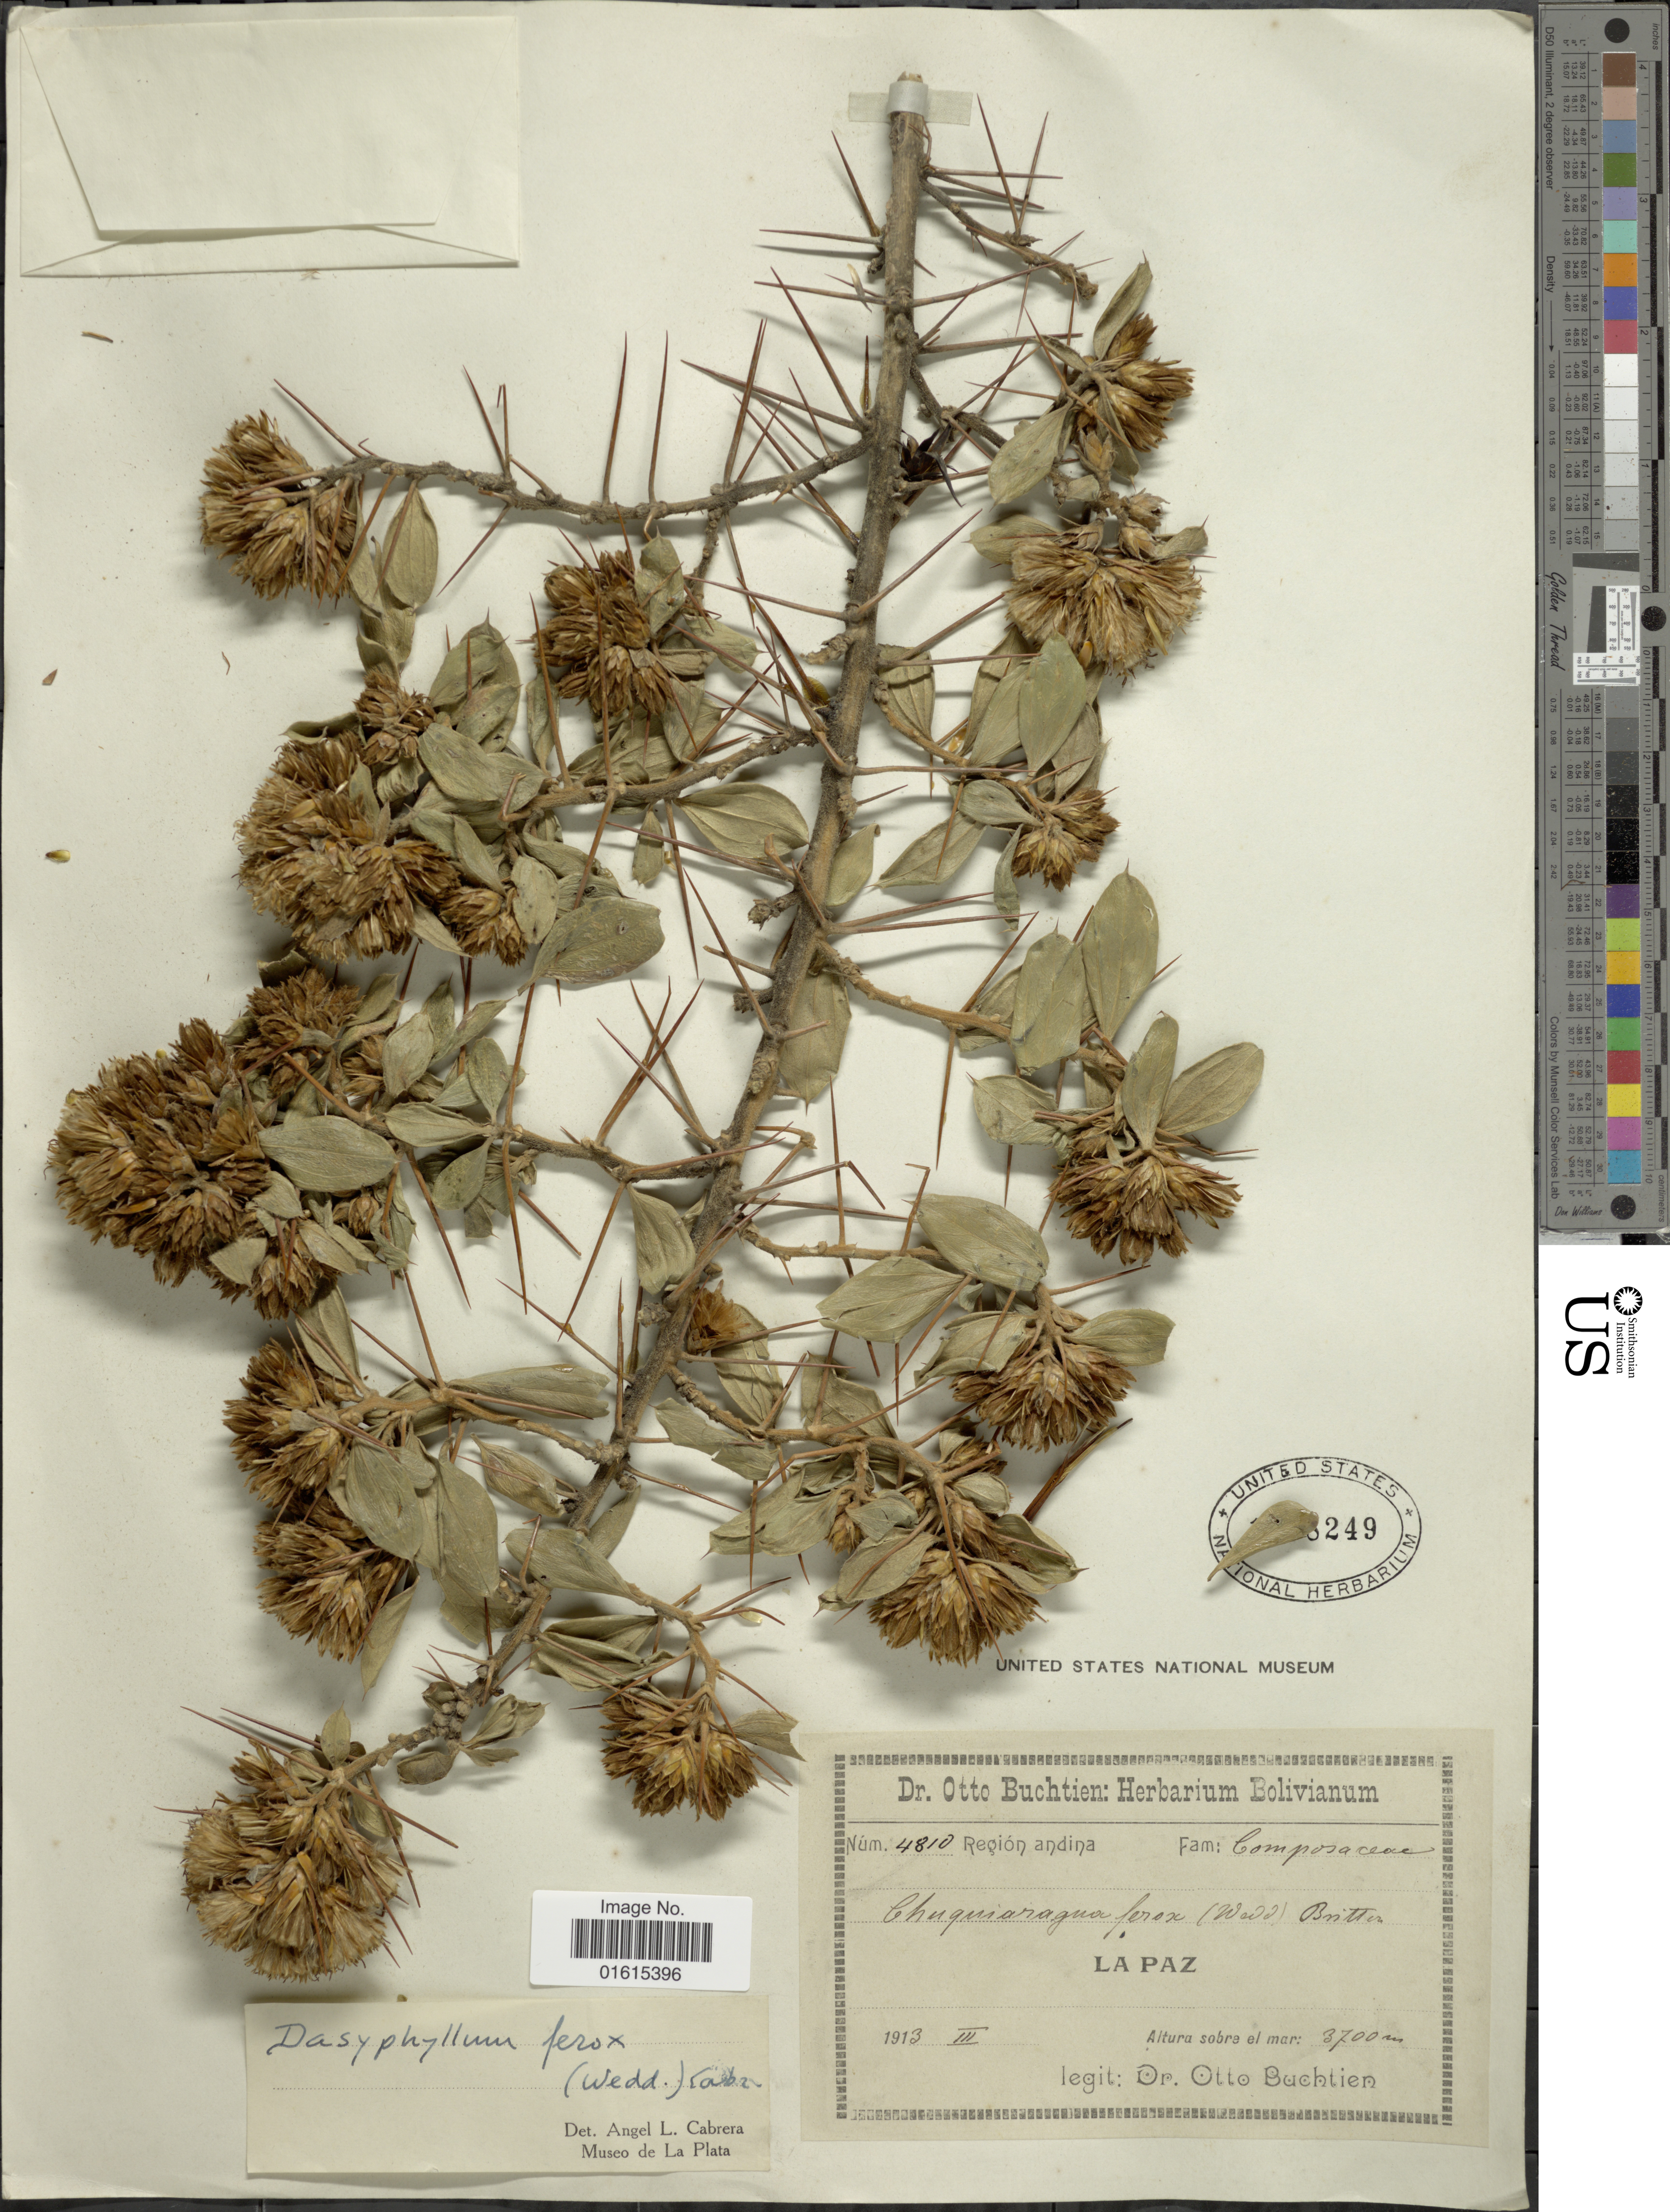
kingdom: Plantae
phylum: Tracheophyta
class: Magnoliopsida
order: Asterales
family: Asteraceae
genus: Dasyphyllum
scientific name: Dasyphyllum ferox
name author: (Wedd.) Cabrera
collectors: O. Buchtien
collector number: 4810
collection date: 1913-03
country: Bolivia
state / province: La Paz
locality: Region andina, La Paz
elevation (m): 3700